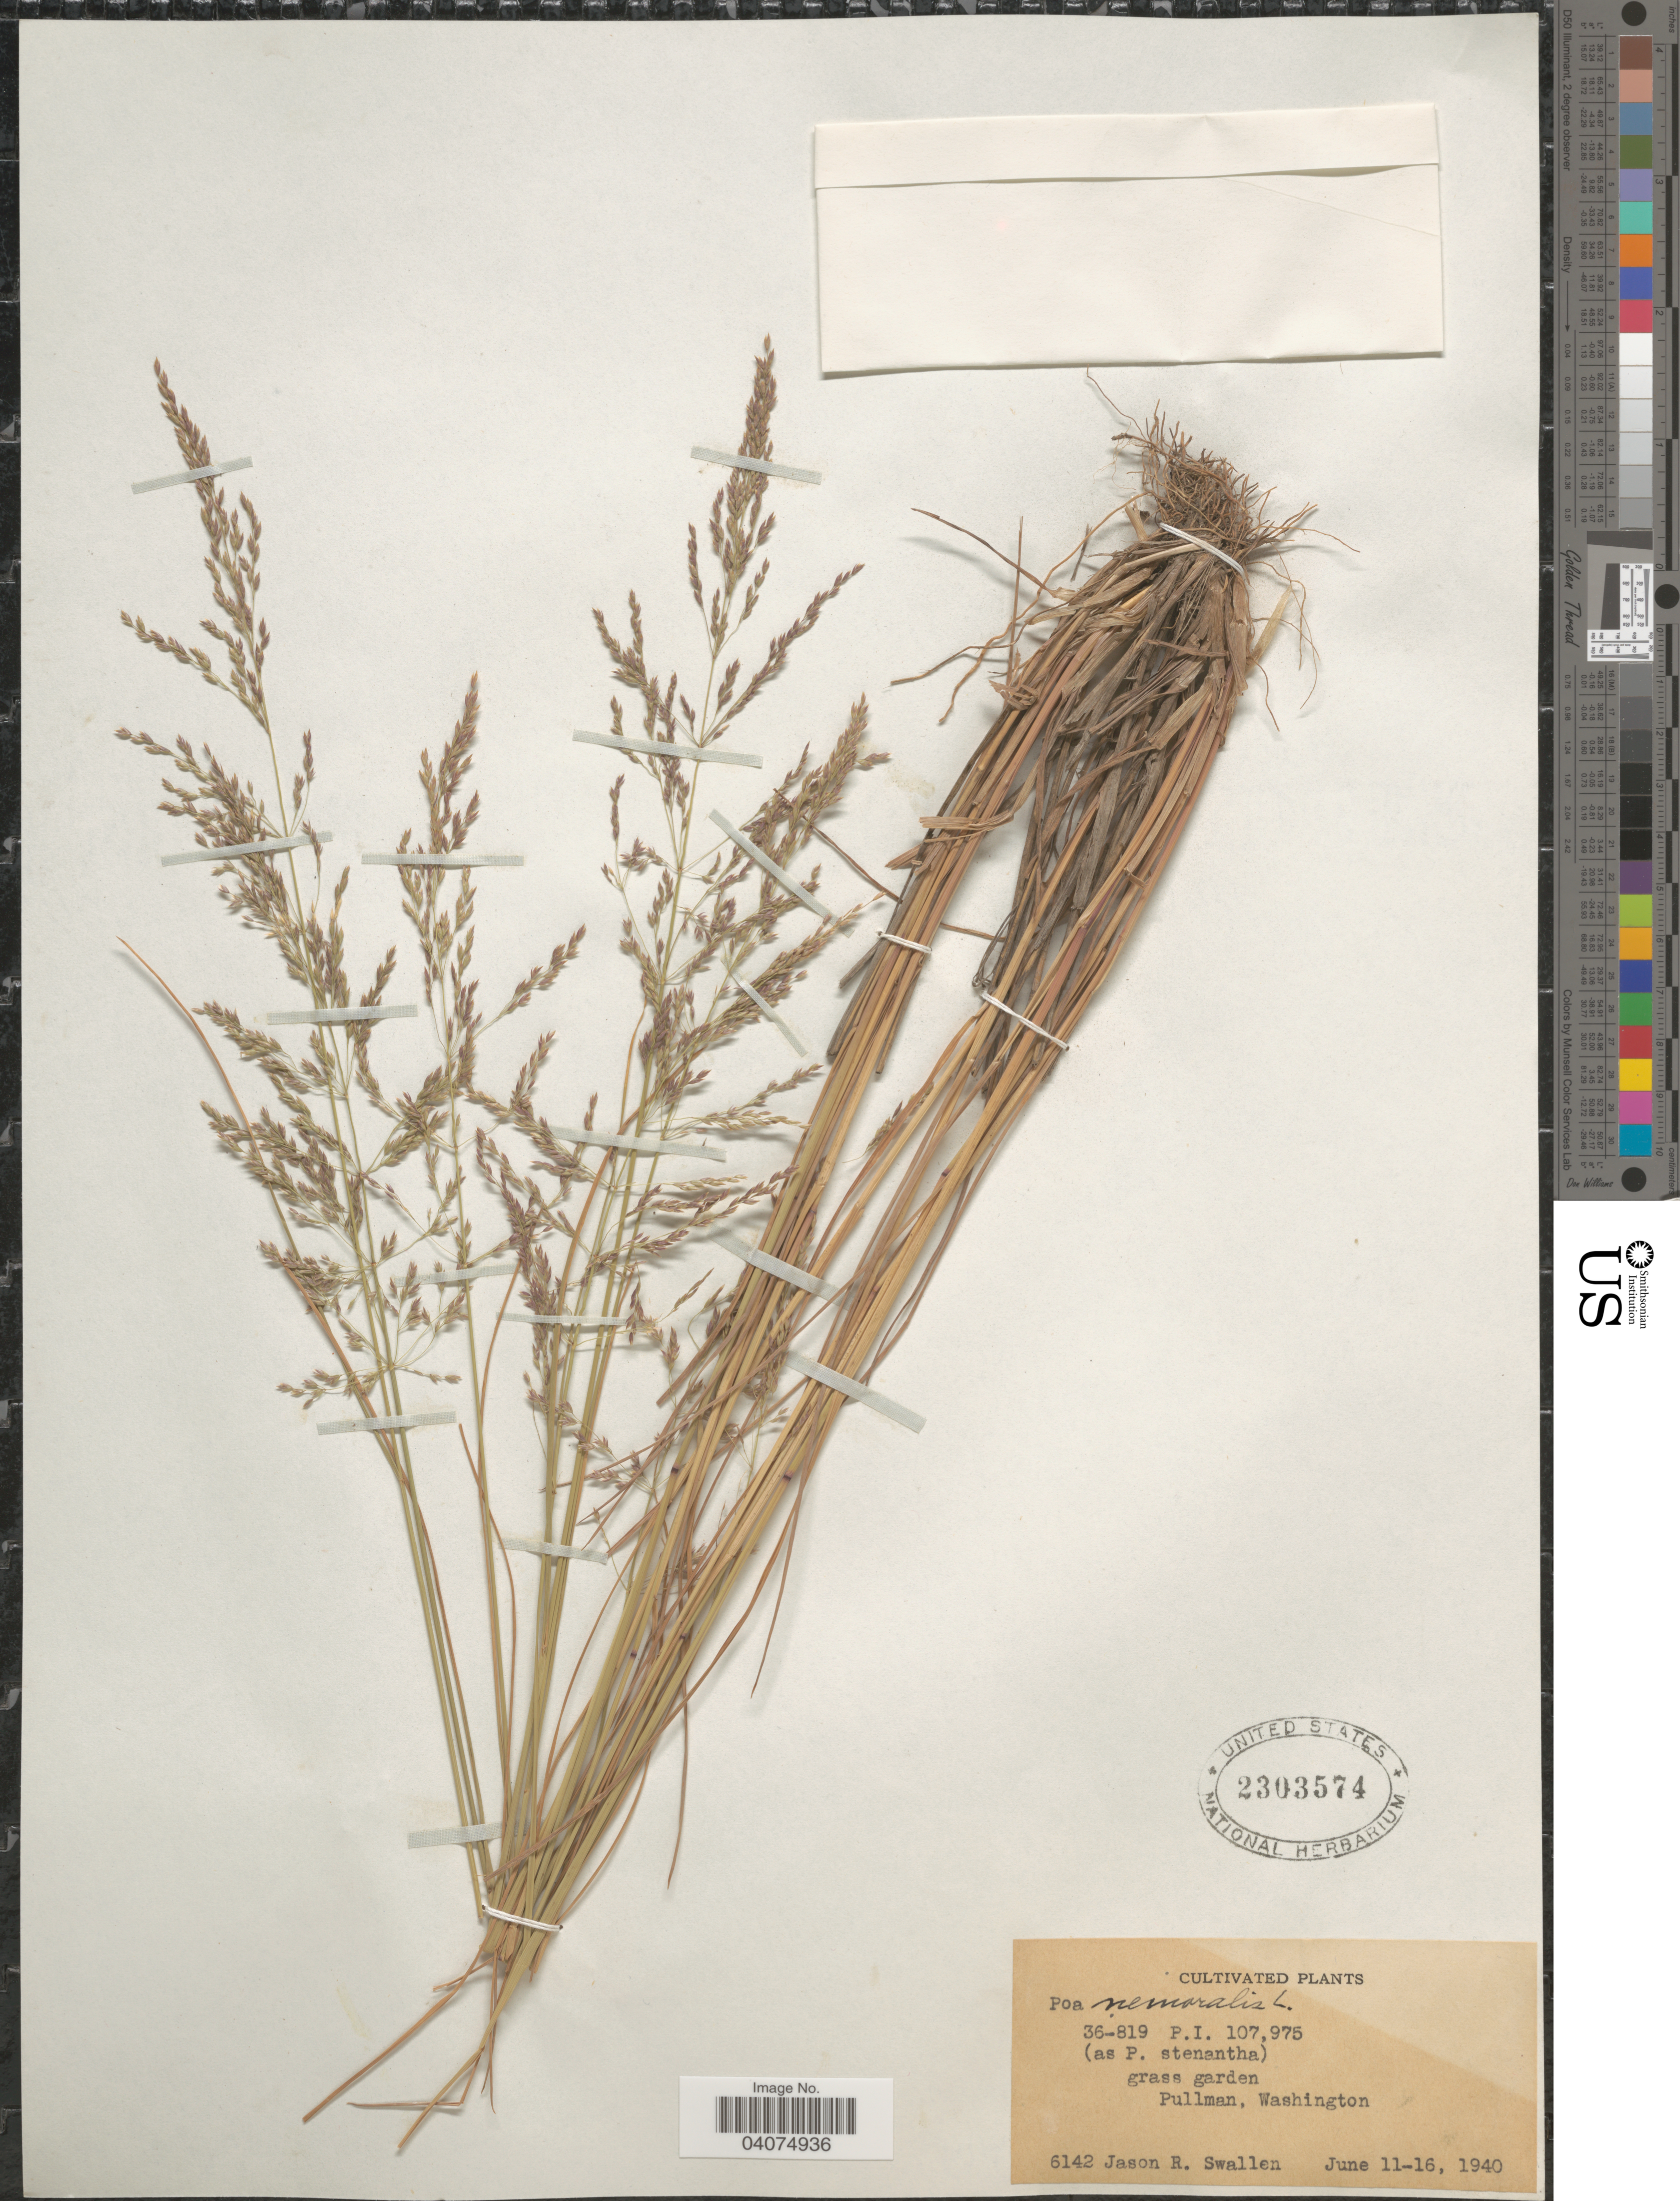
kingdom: Plantae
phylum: Tracheophyta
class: Liliopsida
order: Poales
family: Poaceae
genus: Poa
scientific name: Poa nemoralis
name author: L.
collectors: J. R. Swallen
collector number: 6142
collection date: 1940-06-11/1940-06-16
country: United States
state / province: Washington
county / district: Whitman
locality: Grass garden, Pullman.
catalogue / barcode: US 2303574